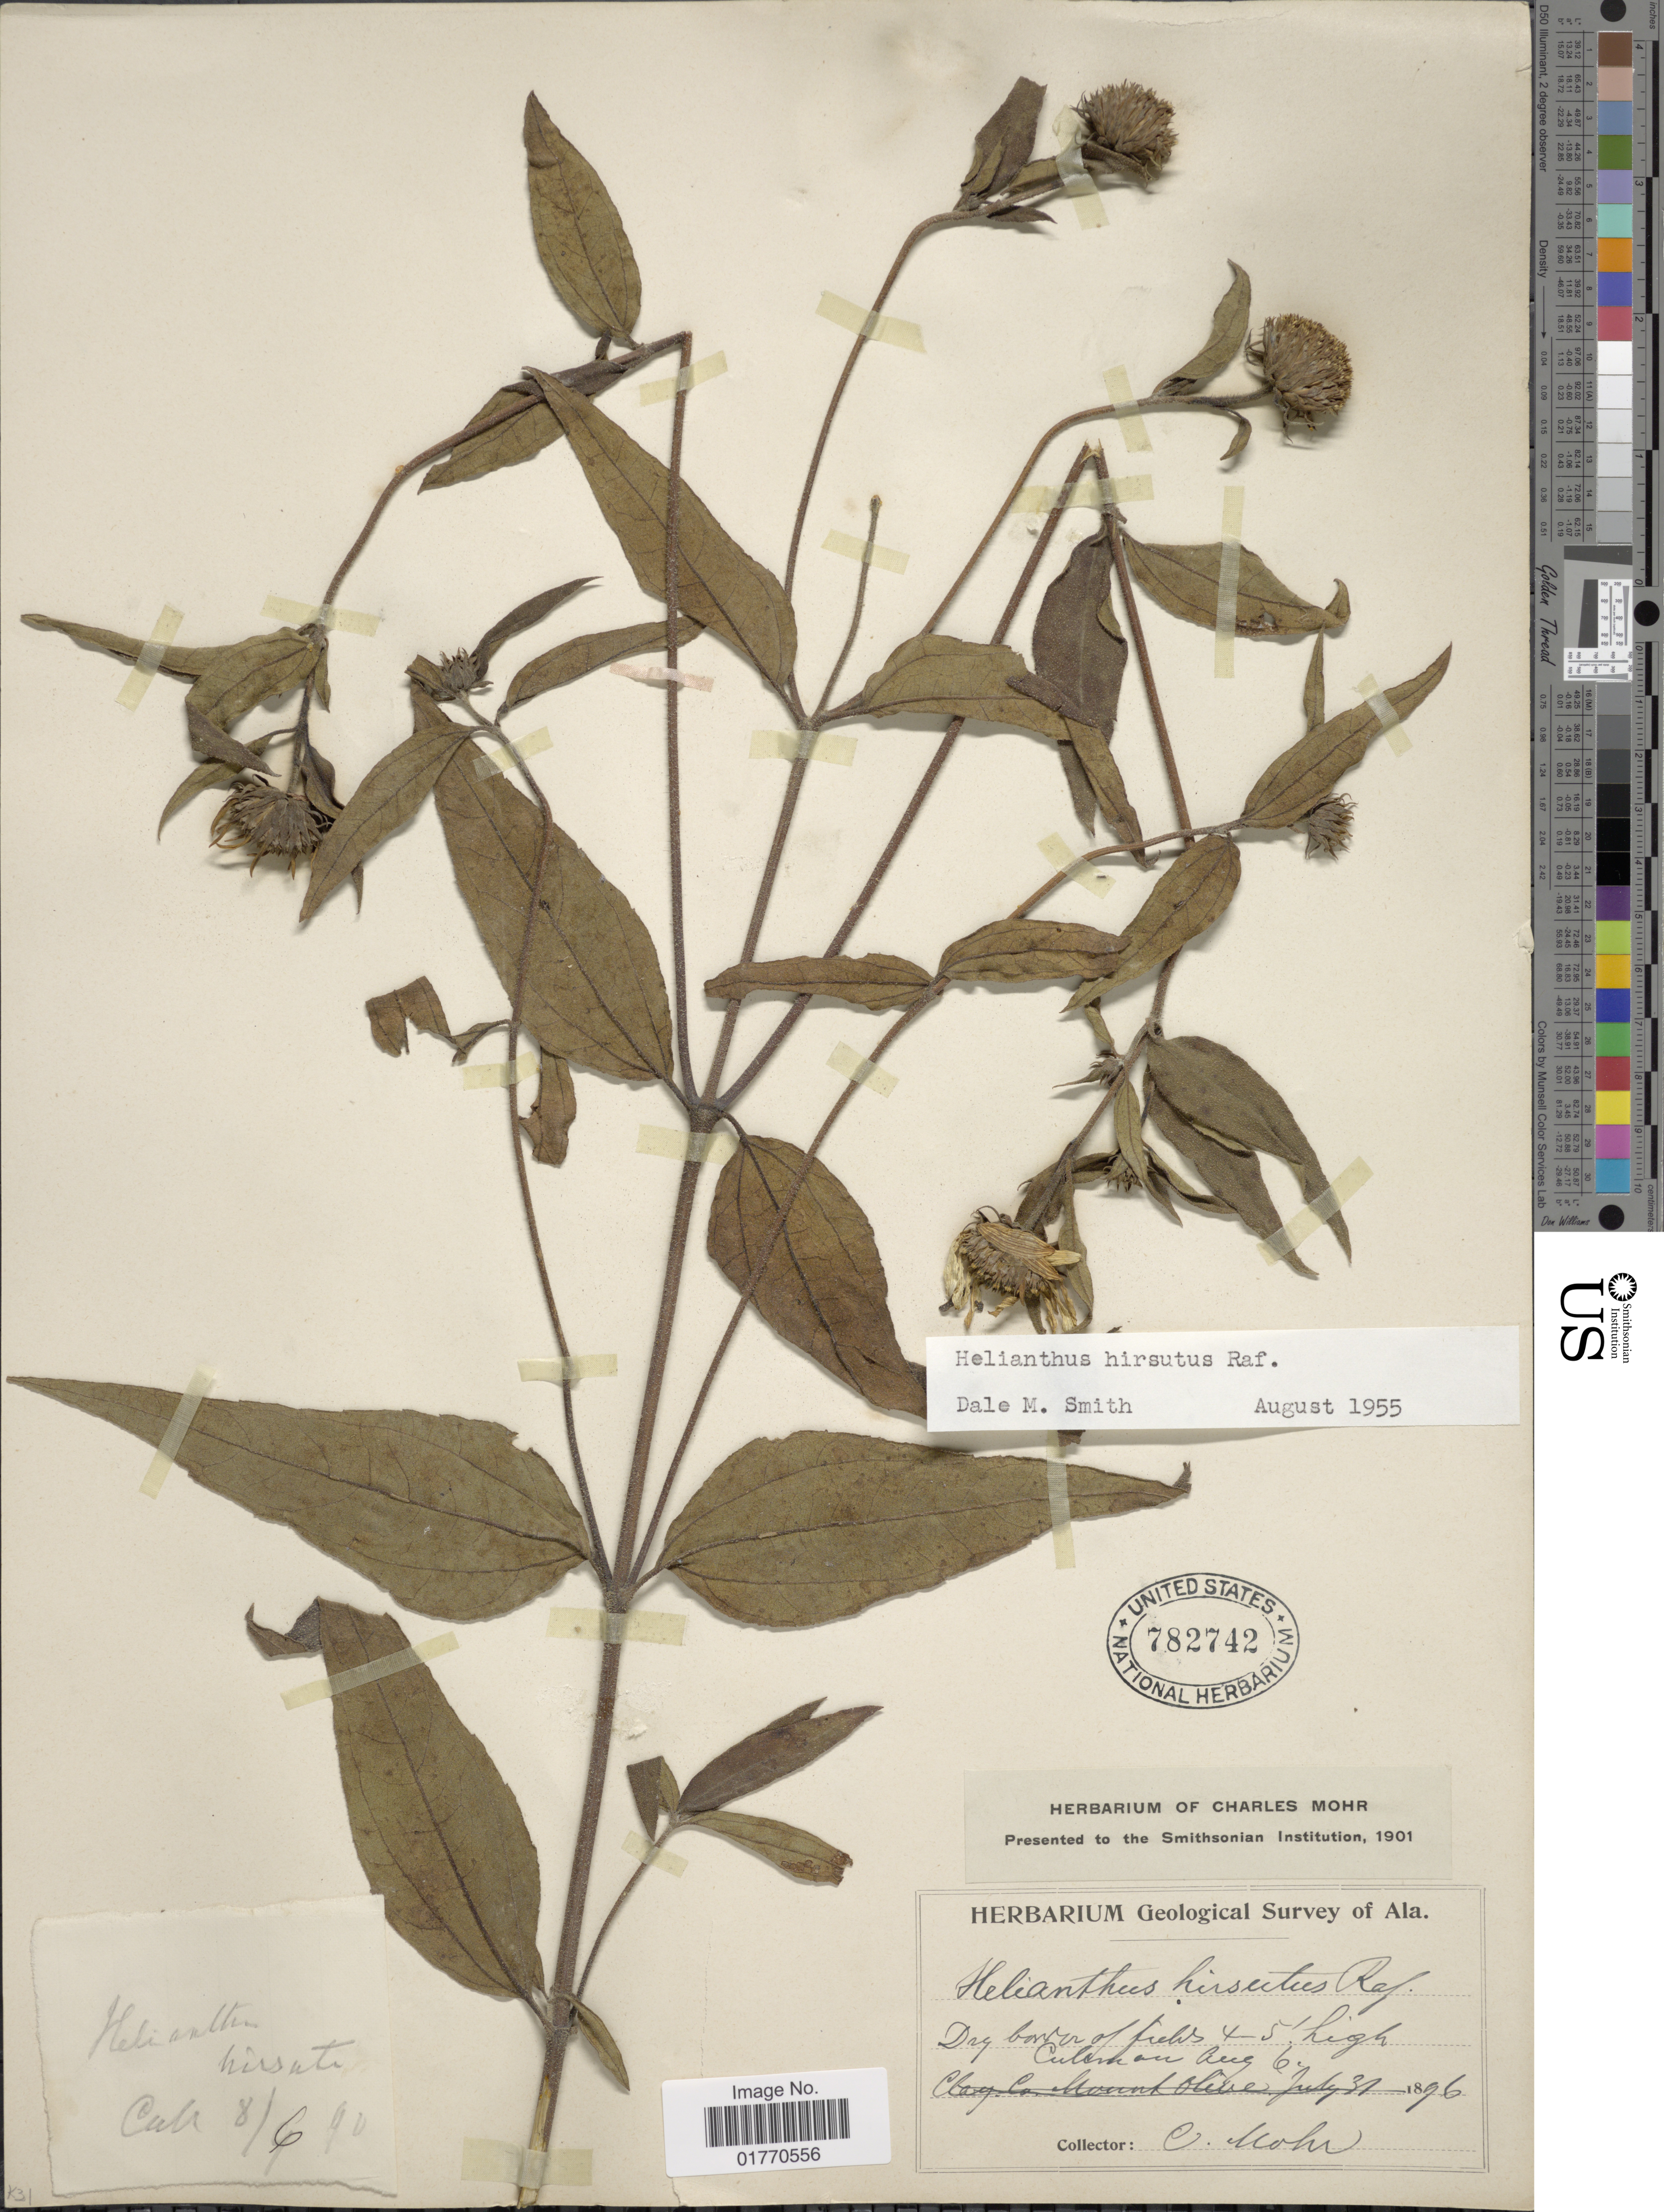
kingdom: Plantae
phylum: Tracheophyta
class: Magnoliopsida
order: Asterales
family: Asteraceae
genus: Helianthus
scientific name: Helianthus hirsutus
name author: Raf.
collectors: Mohr, C. T. (herbarium)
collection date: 1896-08-06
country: United States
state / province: Alabama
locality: Dry Border of fields, Cullman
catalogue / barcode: US 782742